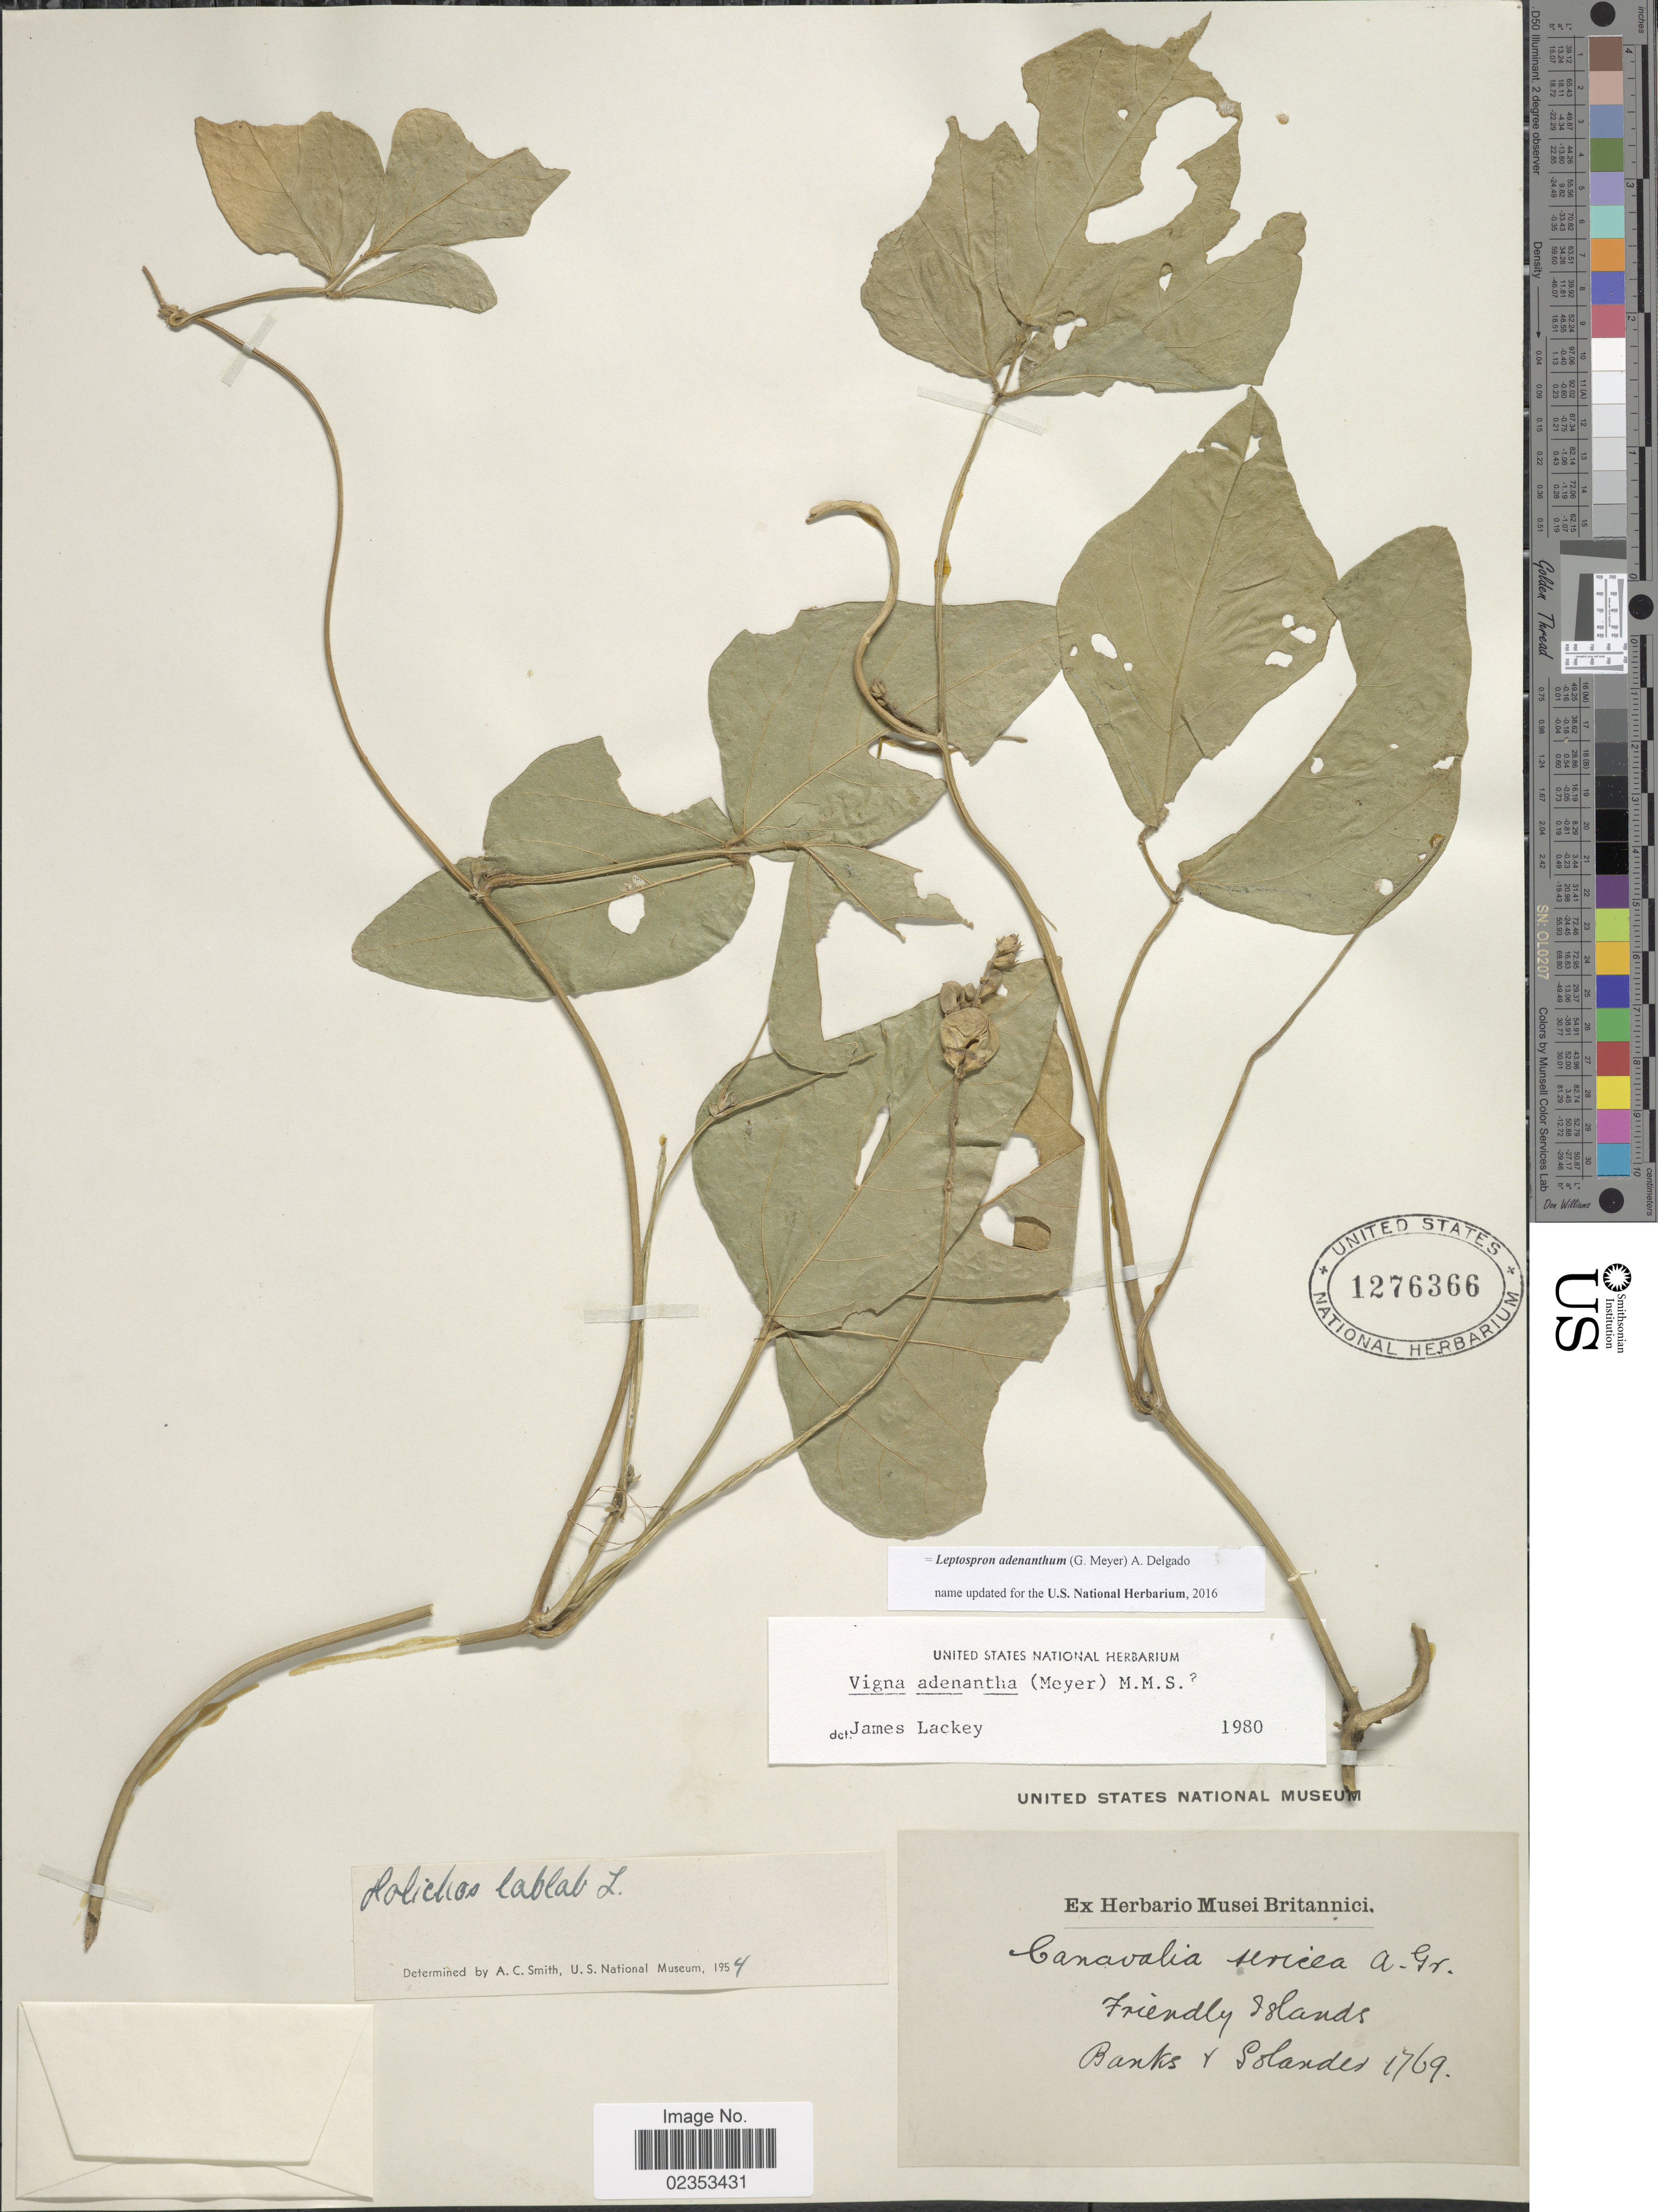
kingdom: Plantae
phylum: Tracheophyta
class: Magnoliopsida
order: Fabales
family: Fabaceae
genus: Leptospron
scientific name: Leptospron adenanthum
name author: (G. Mey.) A. Delgado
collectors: -- Banks & -- Solander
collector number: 1769?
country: Tonga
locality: Friendly Islands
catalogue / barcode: US 1276366